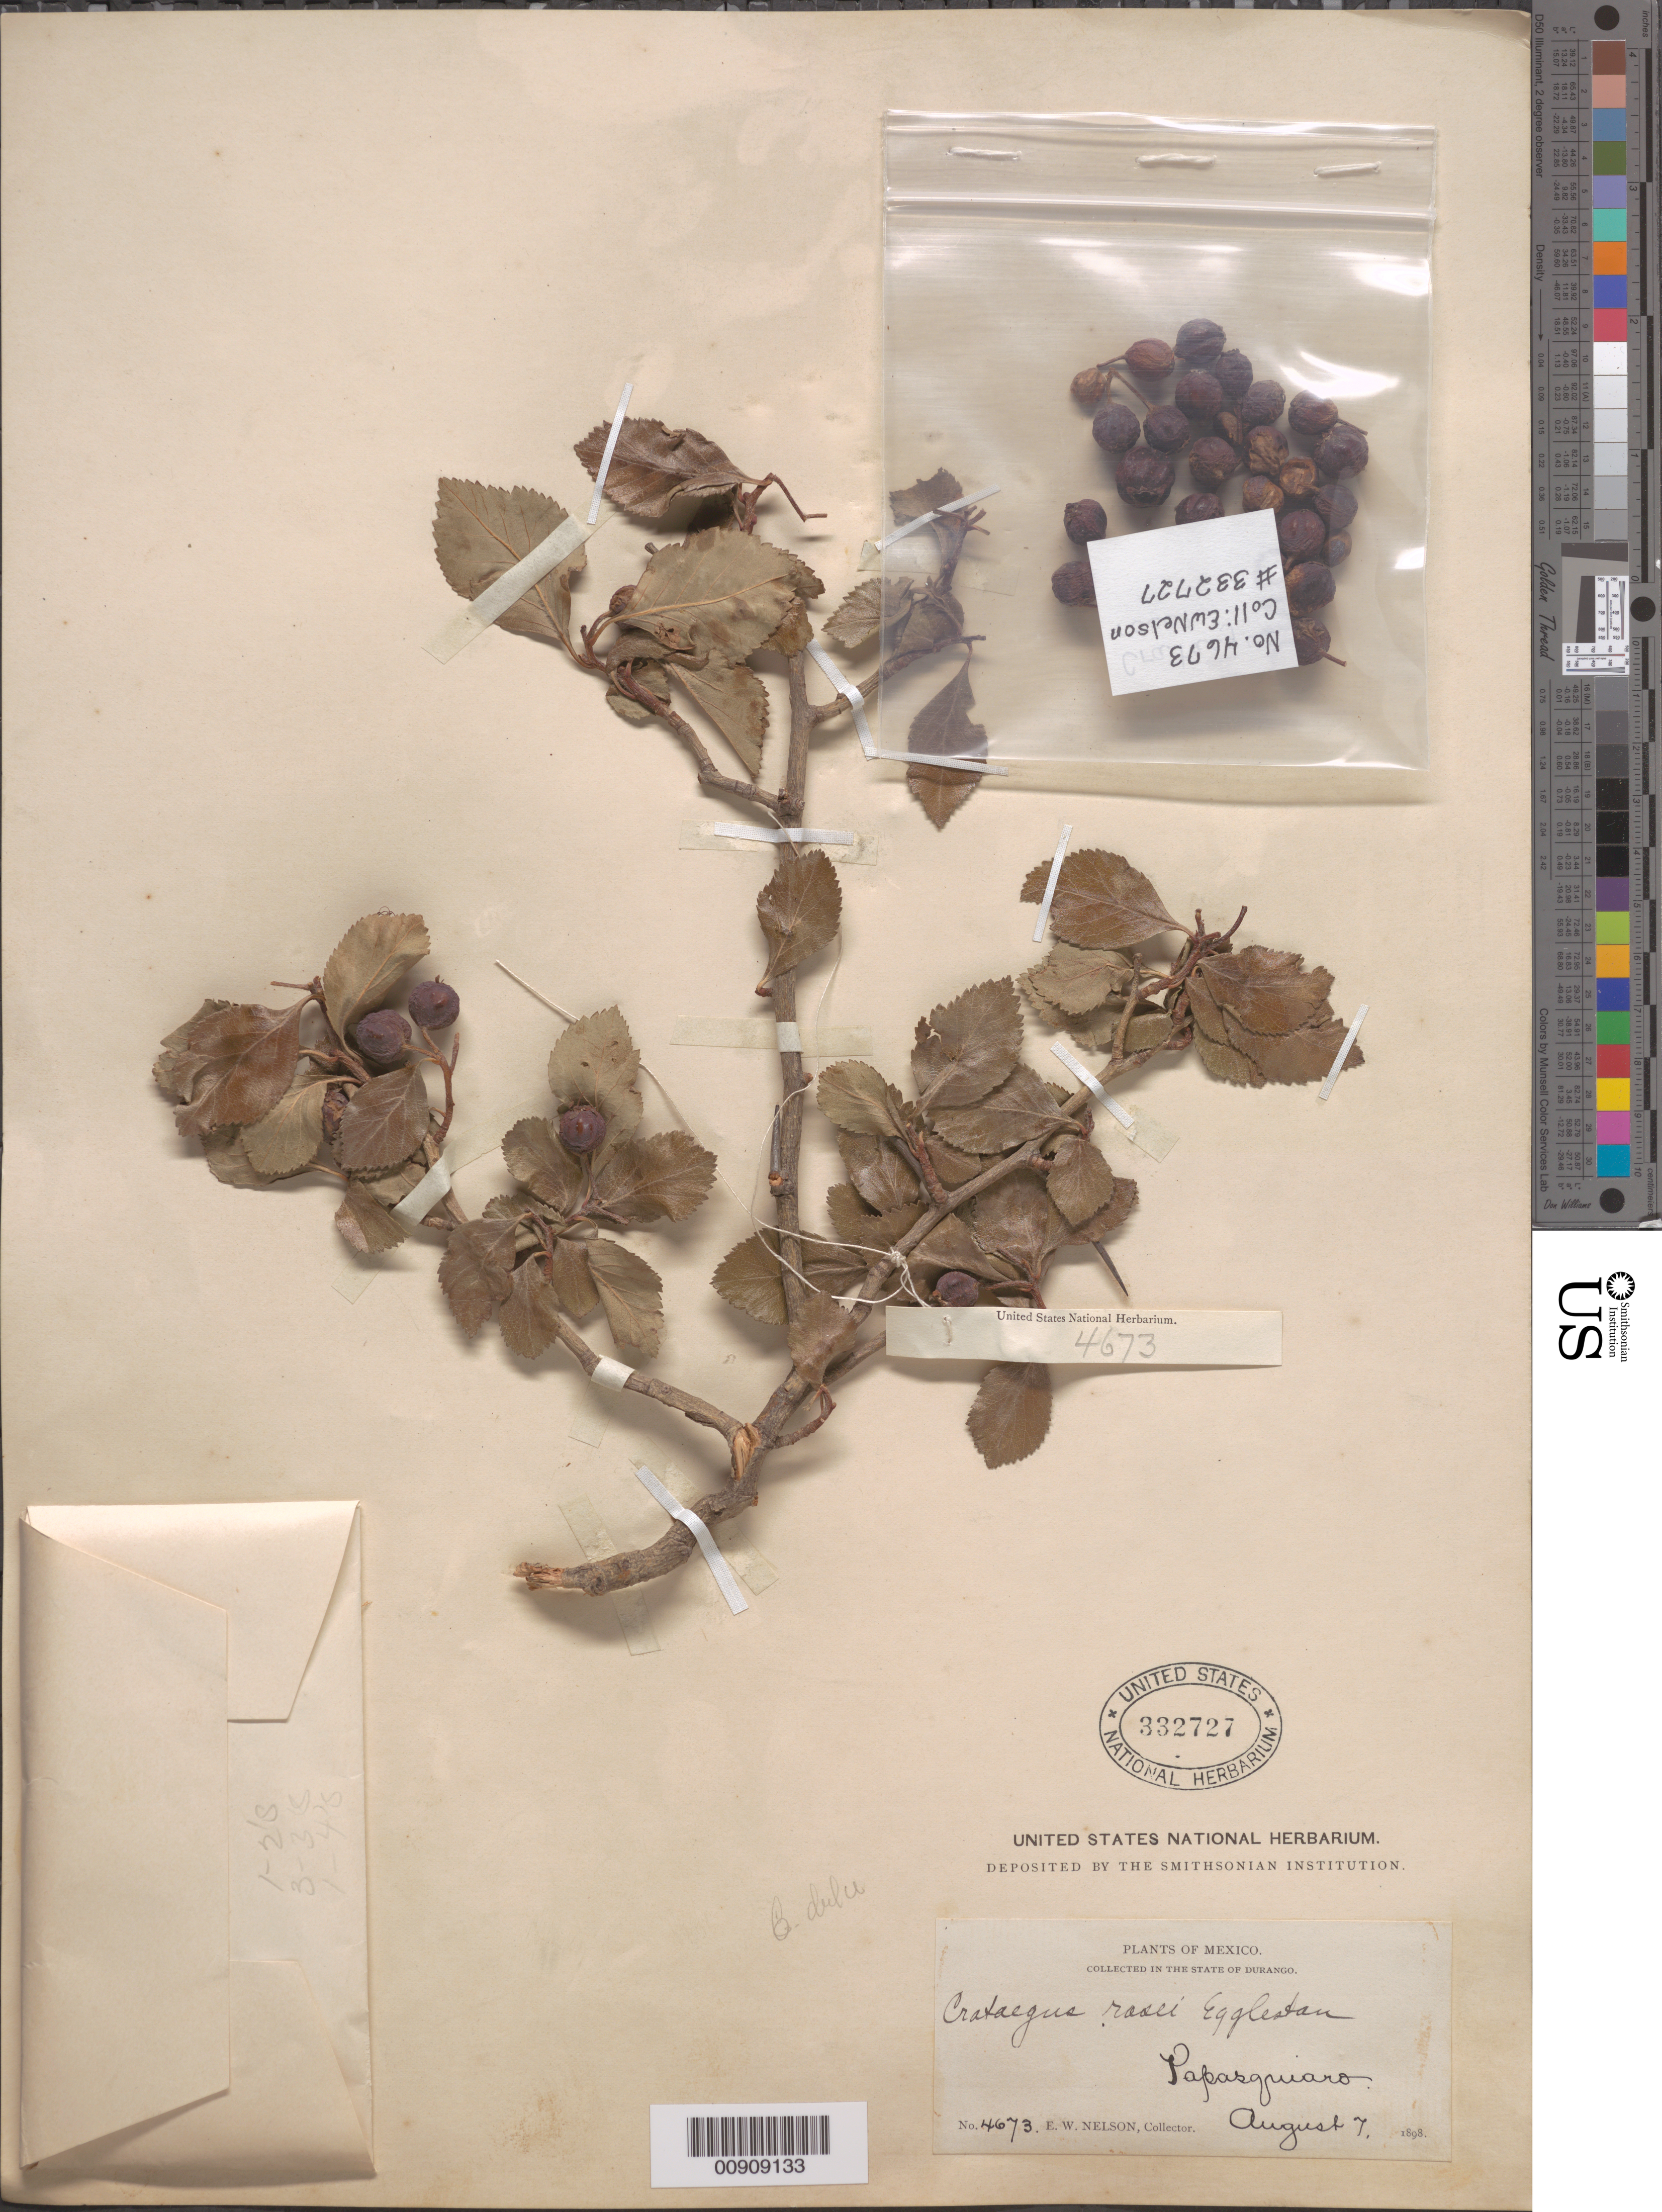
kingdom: Plantae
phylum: Tracheophyta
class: Magnoliopsida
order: Rosales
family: Rosaceae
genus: Crataegus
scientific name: Crataegus rosei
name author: Eggl.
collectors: E. W. Nelson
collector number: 4673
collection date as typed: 07 Aug 1898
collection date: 1898-08-07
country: Mexico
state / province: Durango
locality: Papasquiaro, State of Durango.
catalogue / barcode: US 332727